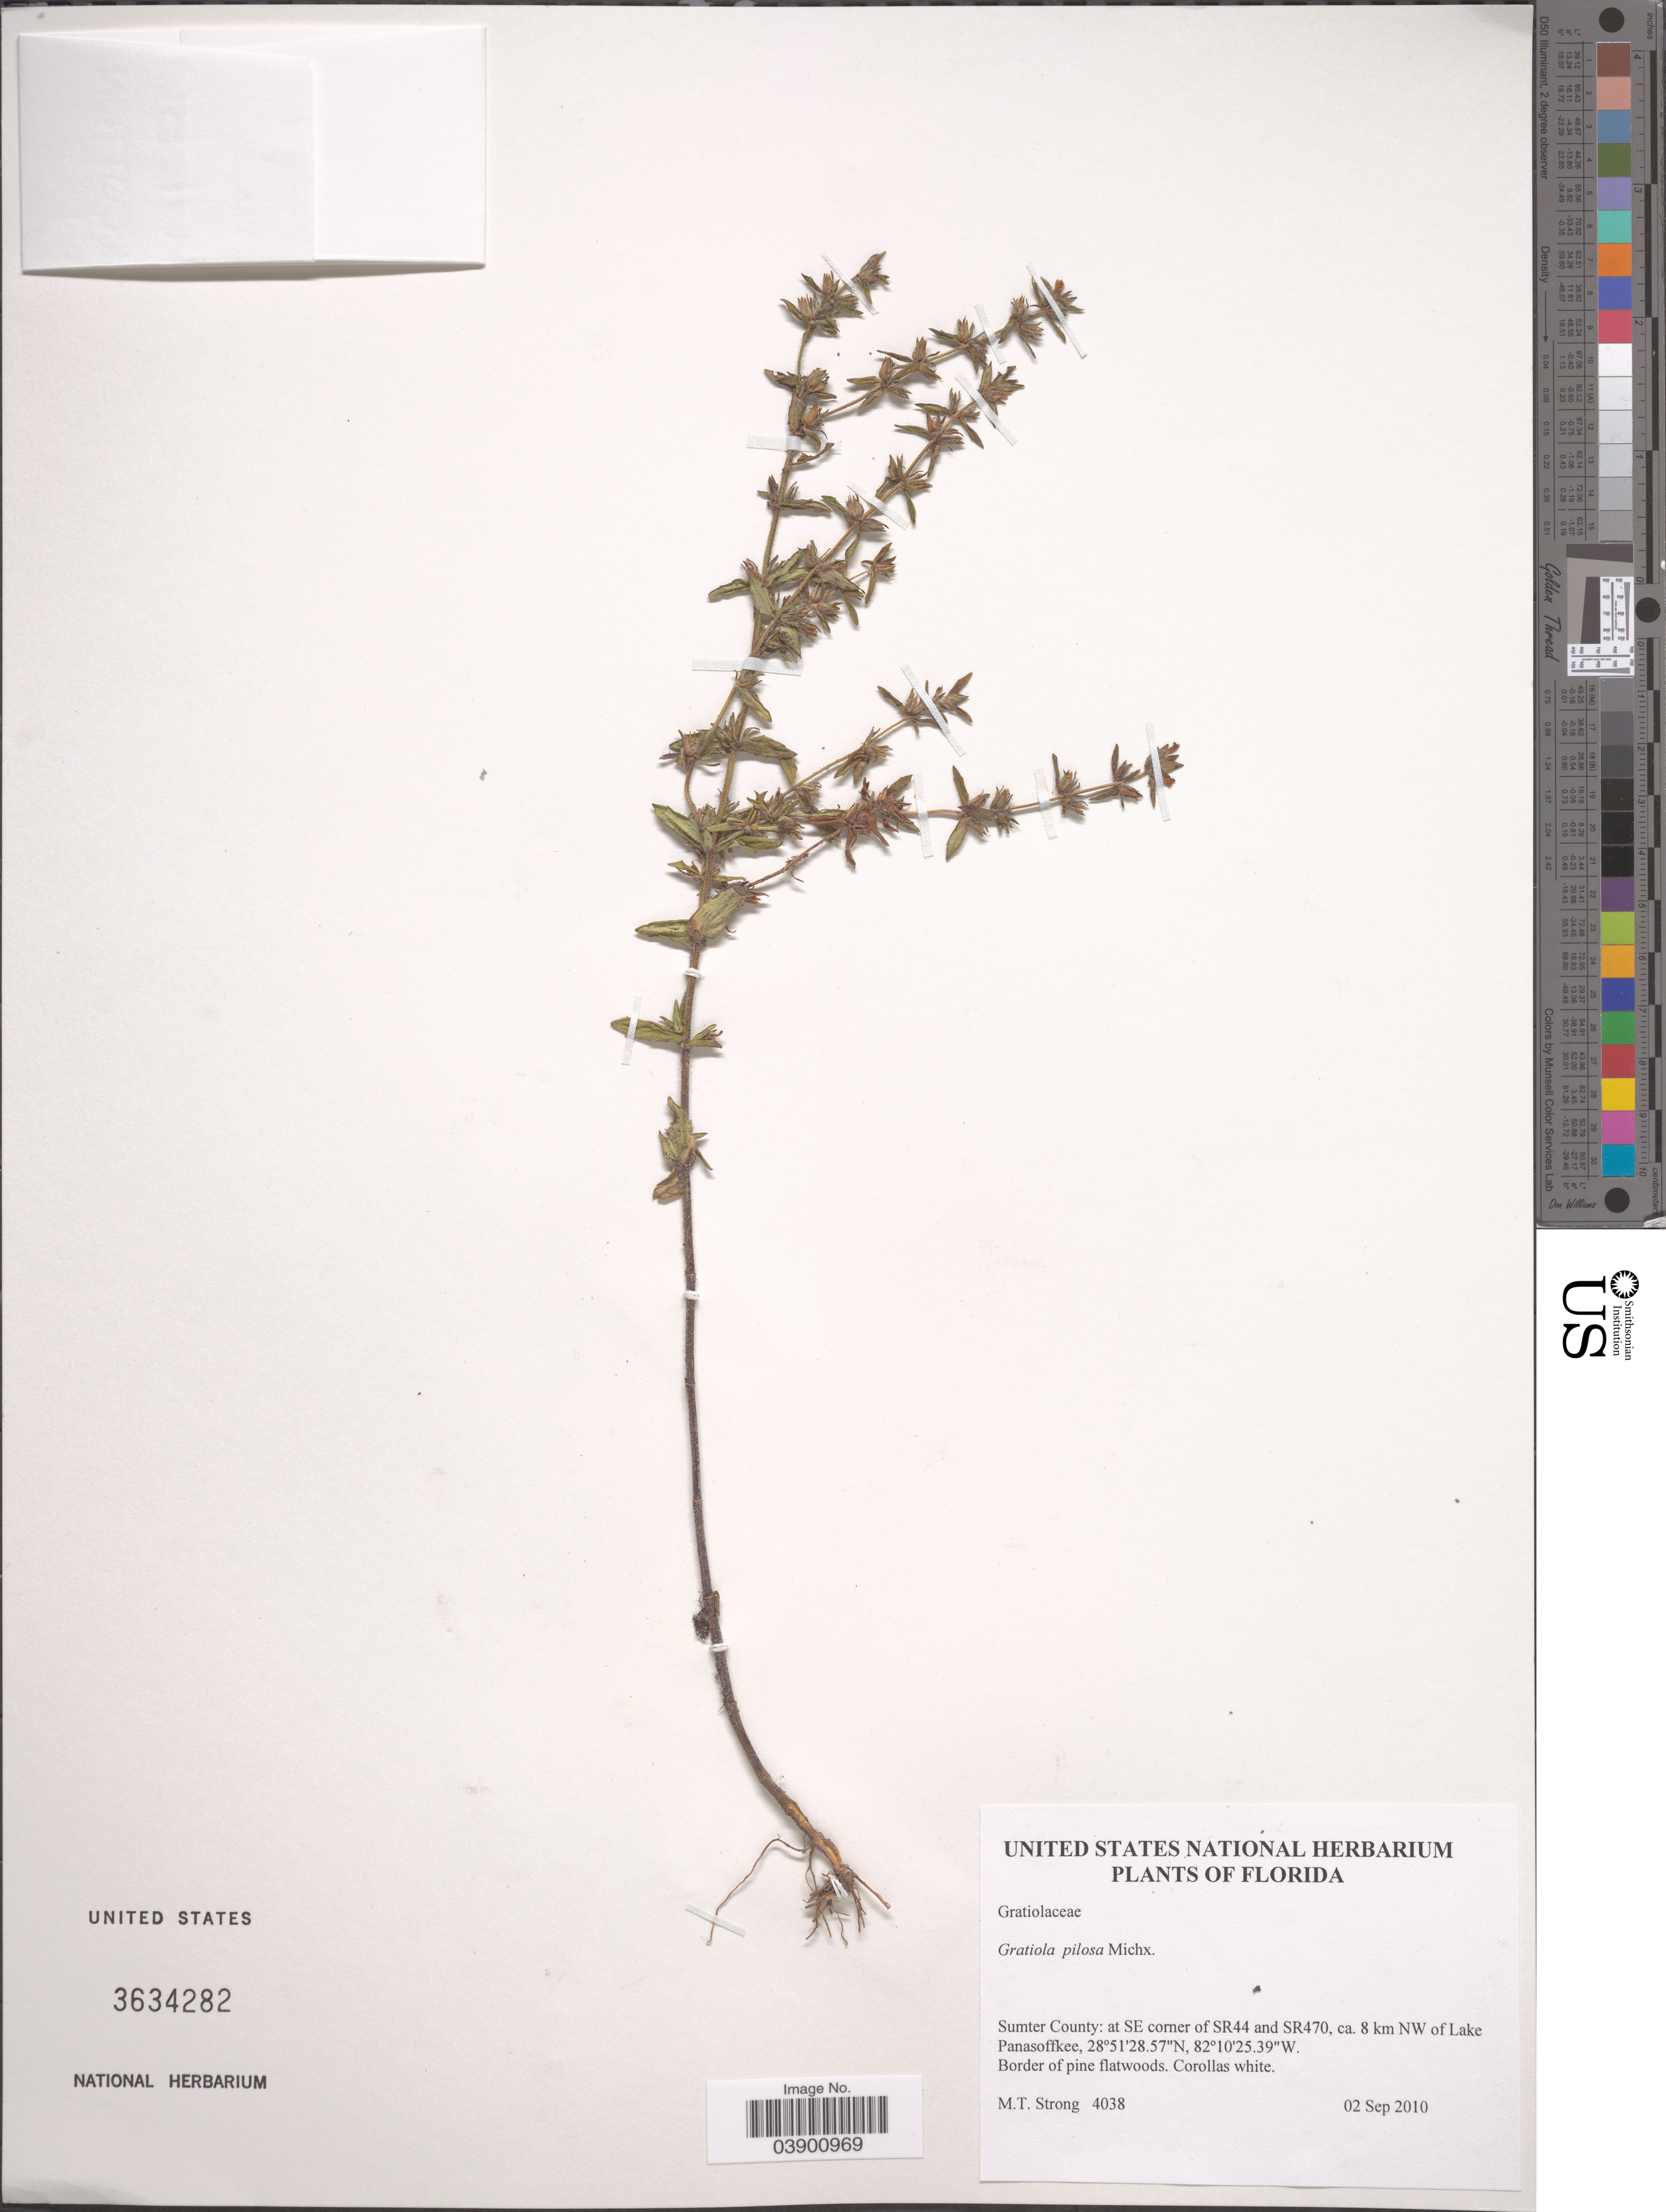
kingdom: Plantae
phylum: Tracheophyta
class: Magnoliopsida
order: Lamiales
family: Plantaginaceae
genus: Gratiola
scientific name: Gratiola pilosa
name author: Michx.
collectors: M. T. Strong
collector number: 4038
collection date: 2010-09-02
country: United States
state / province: Florida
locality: Sumter County: at SE corner of SR44 and SR470, ca. 8 km NW of Lake Panasoffkee.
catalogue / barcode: US 3634282